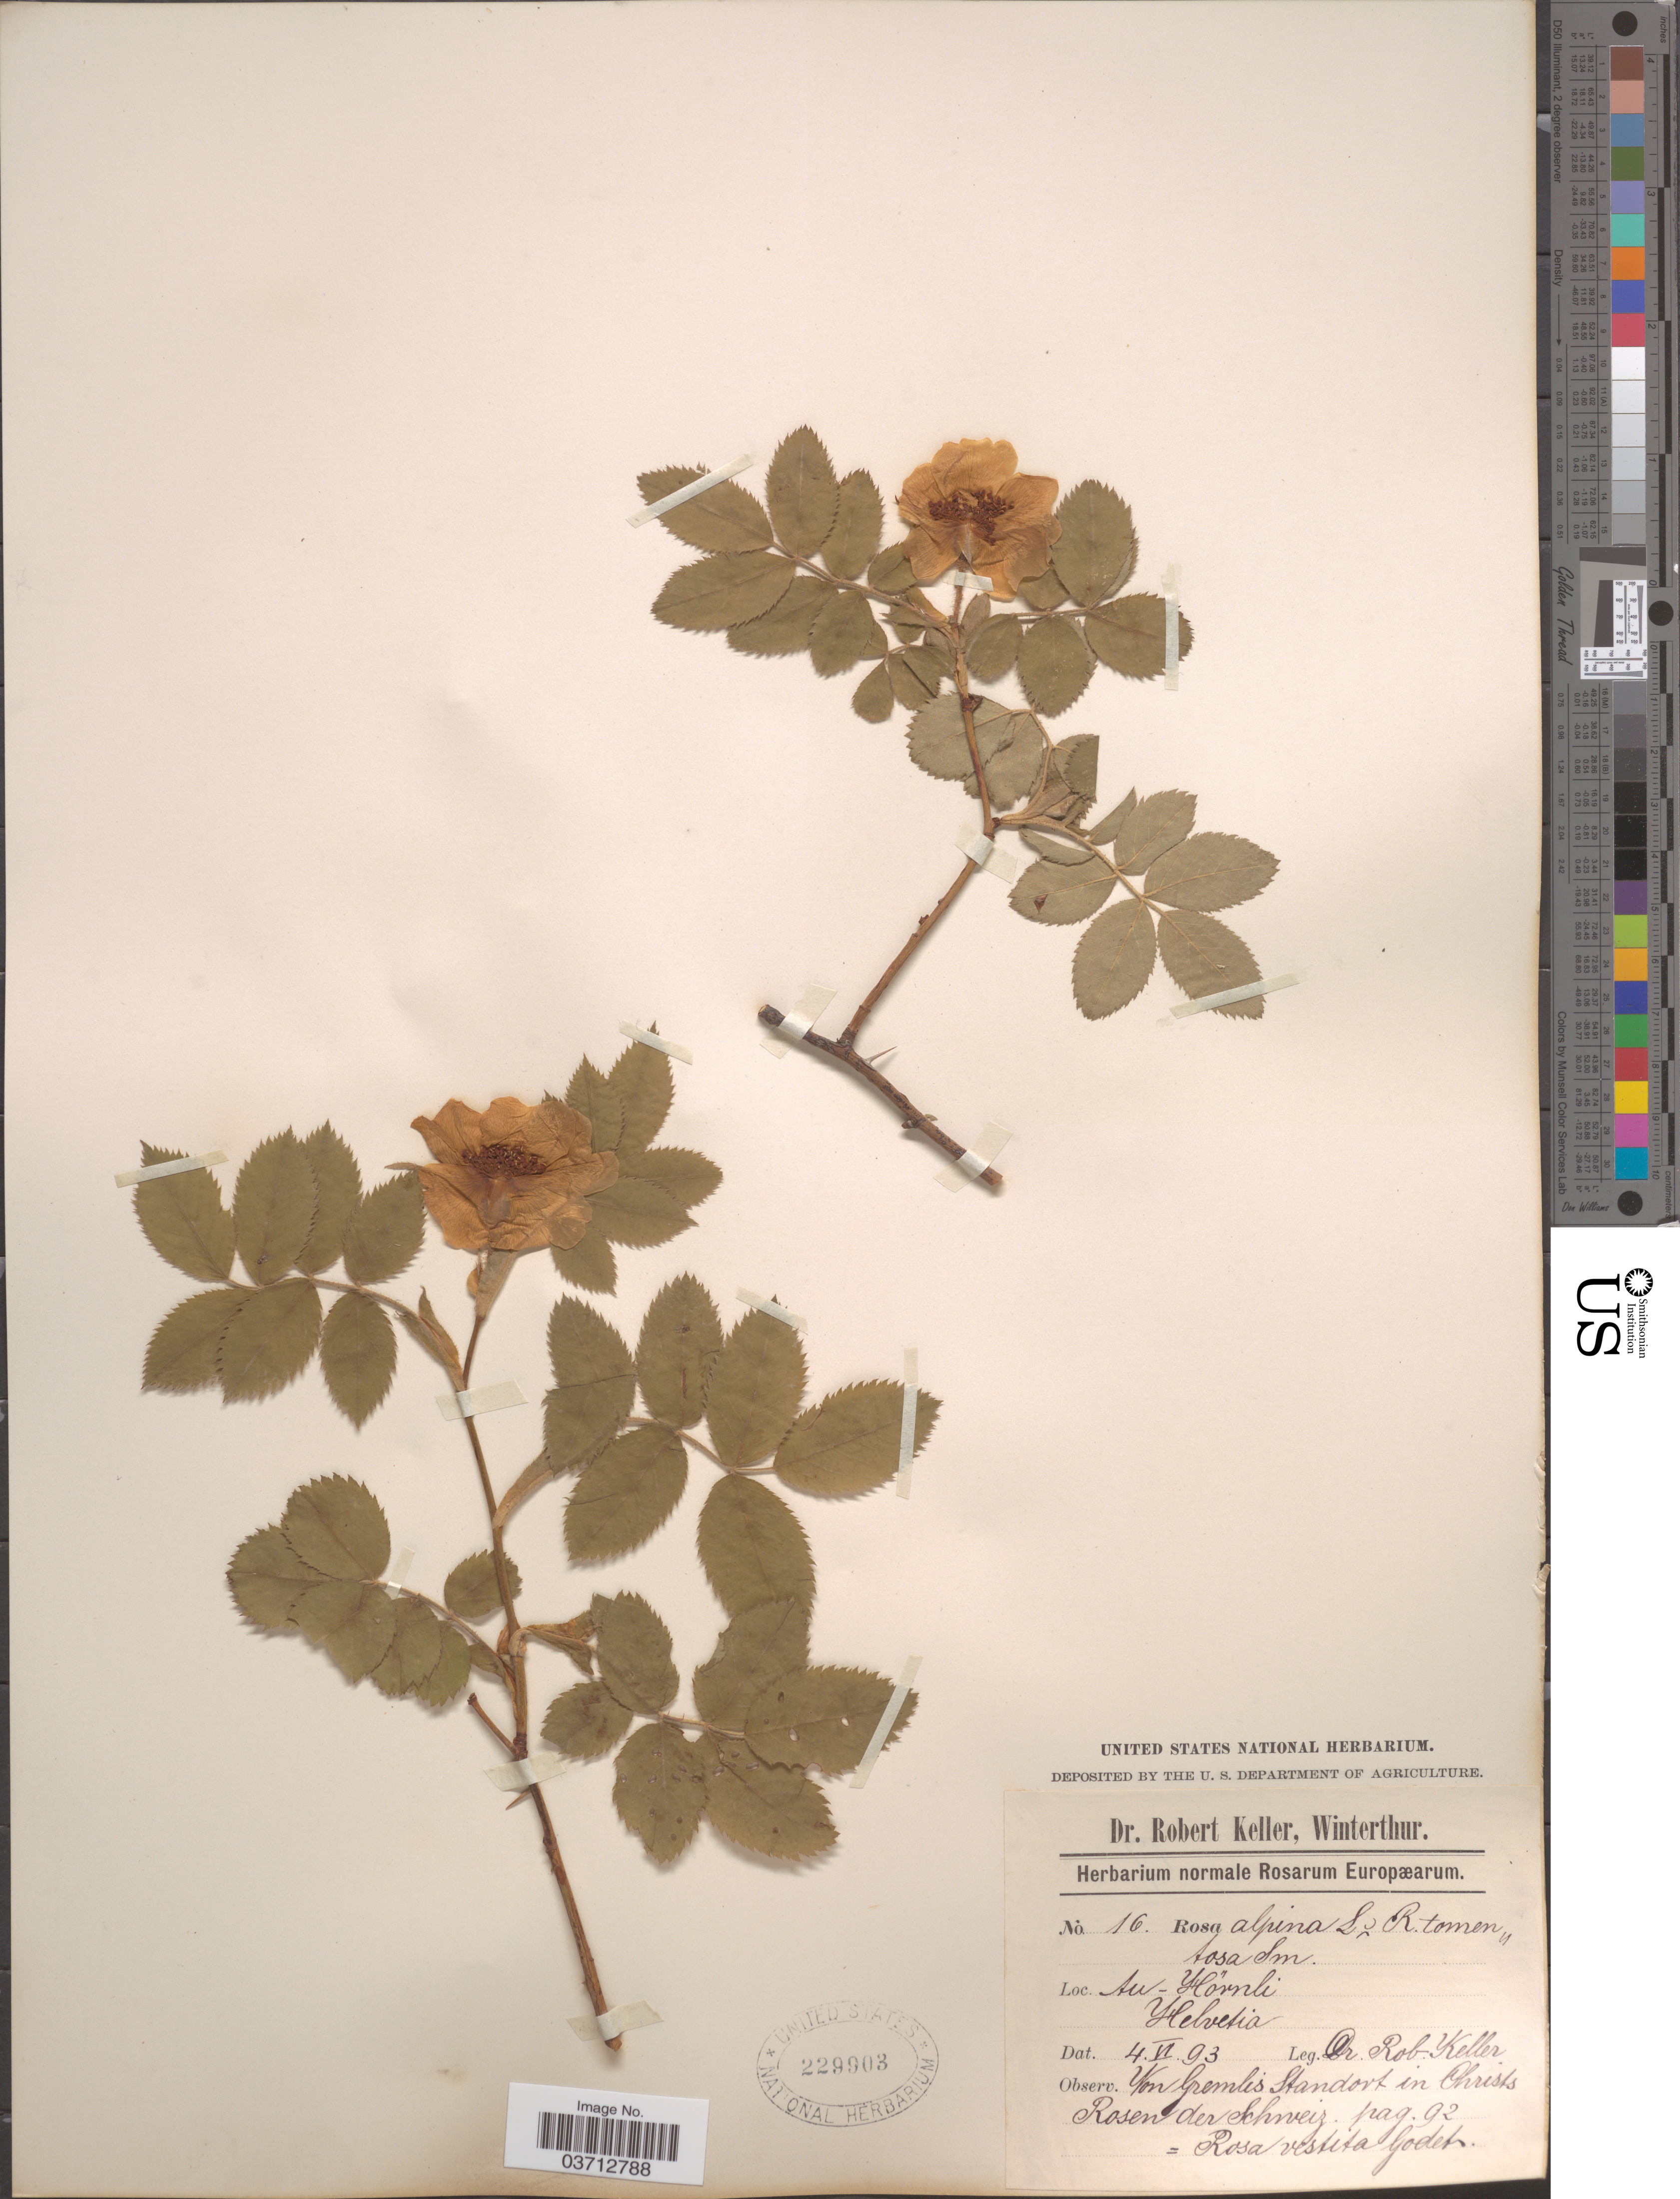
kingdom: Plantae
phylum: Tracheophyta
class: Magnoliopsida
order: Rosales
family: Rosaceae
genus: Rosa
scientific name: Rosa alpina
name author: L.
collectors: R. Keller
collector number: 16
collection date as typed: Transcribed d/m/y: 4/6/93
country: Switzerland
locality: Au - Hörnli. Helvetia.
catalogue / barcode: US 229903